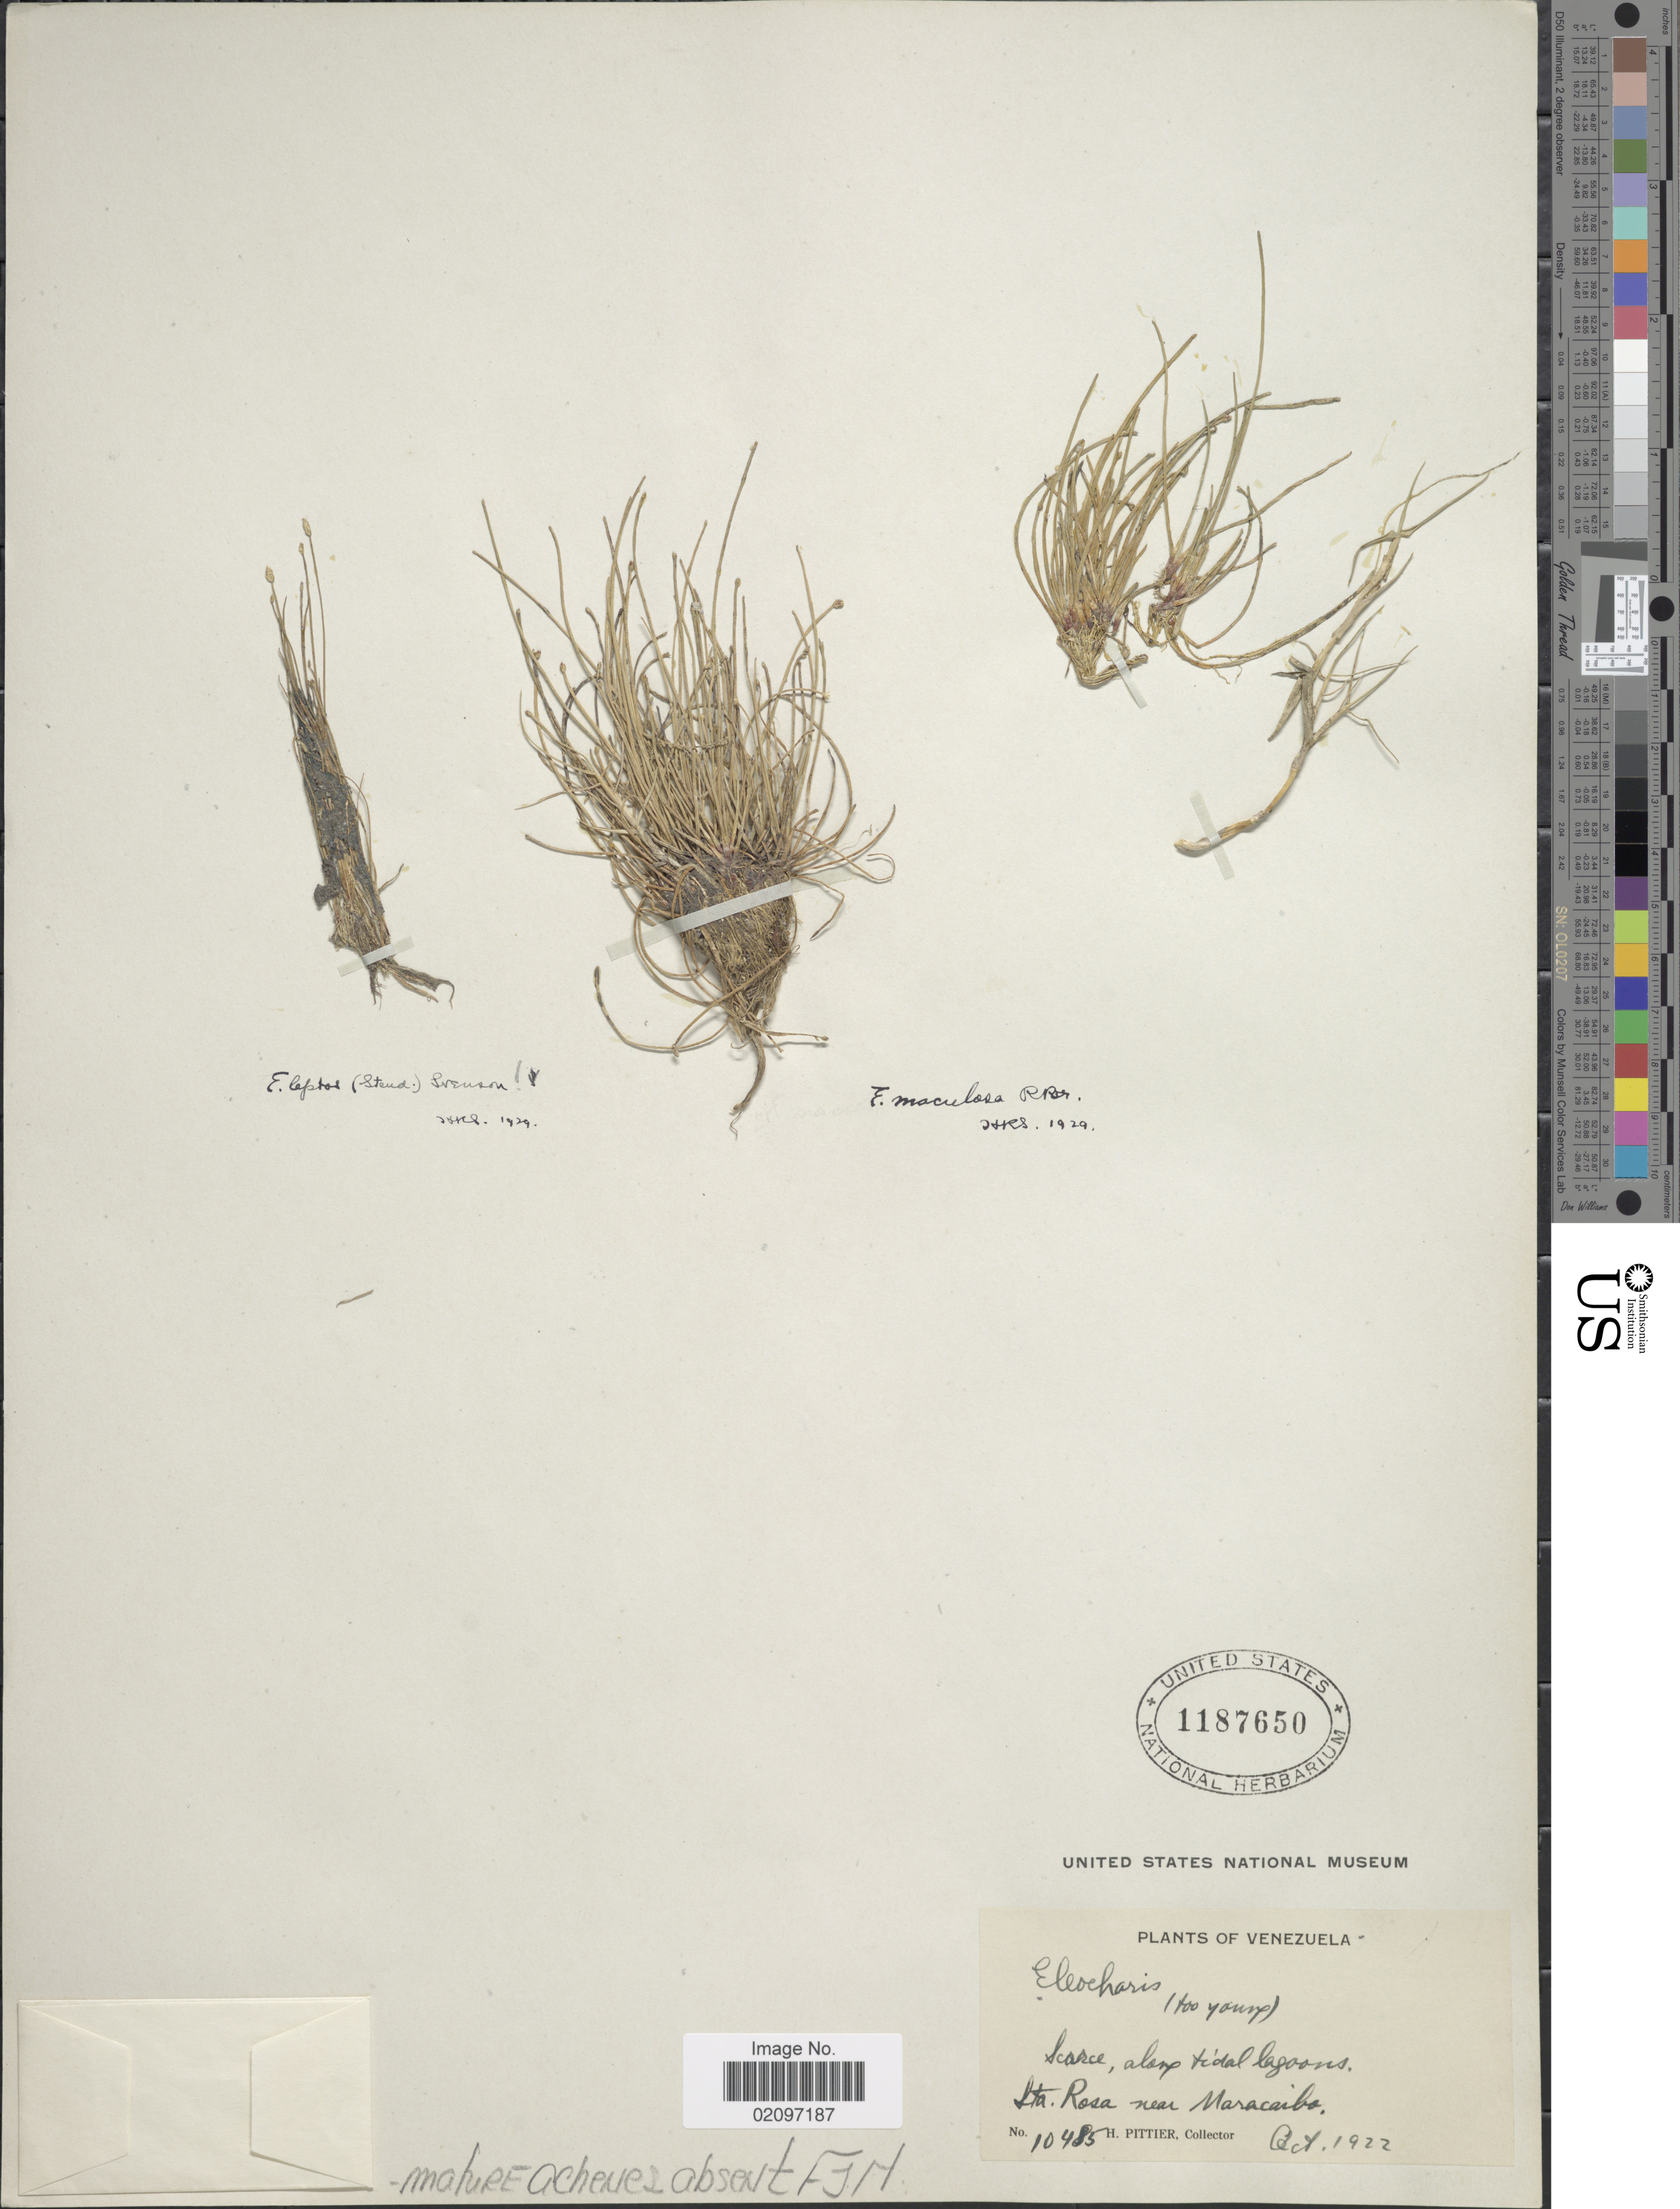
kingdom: Plantae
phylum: Tracheophyta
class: Liliopsida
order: Poales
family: Cyperaceae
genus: Eleocharis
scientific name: Eleocharis sp.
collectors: H. F. Pittier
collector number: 10485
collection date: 1922-10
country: Venezuela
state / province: Zulia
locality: Sta. Rosa, near Maracaibo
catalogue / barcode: US 1187650